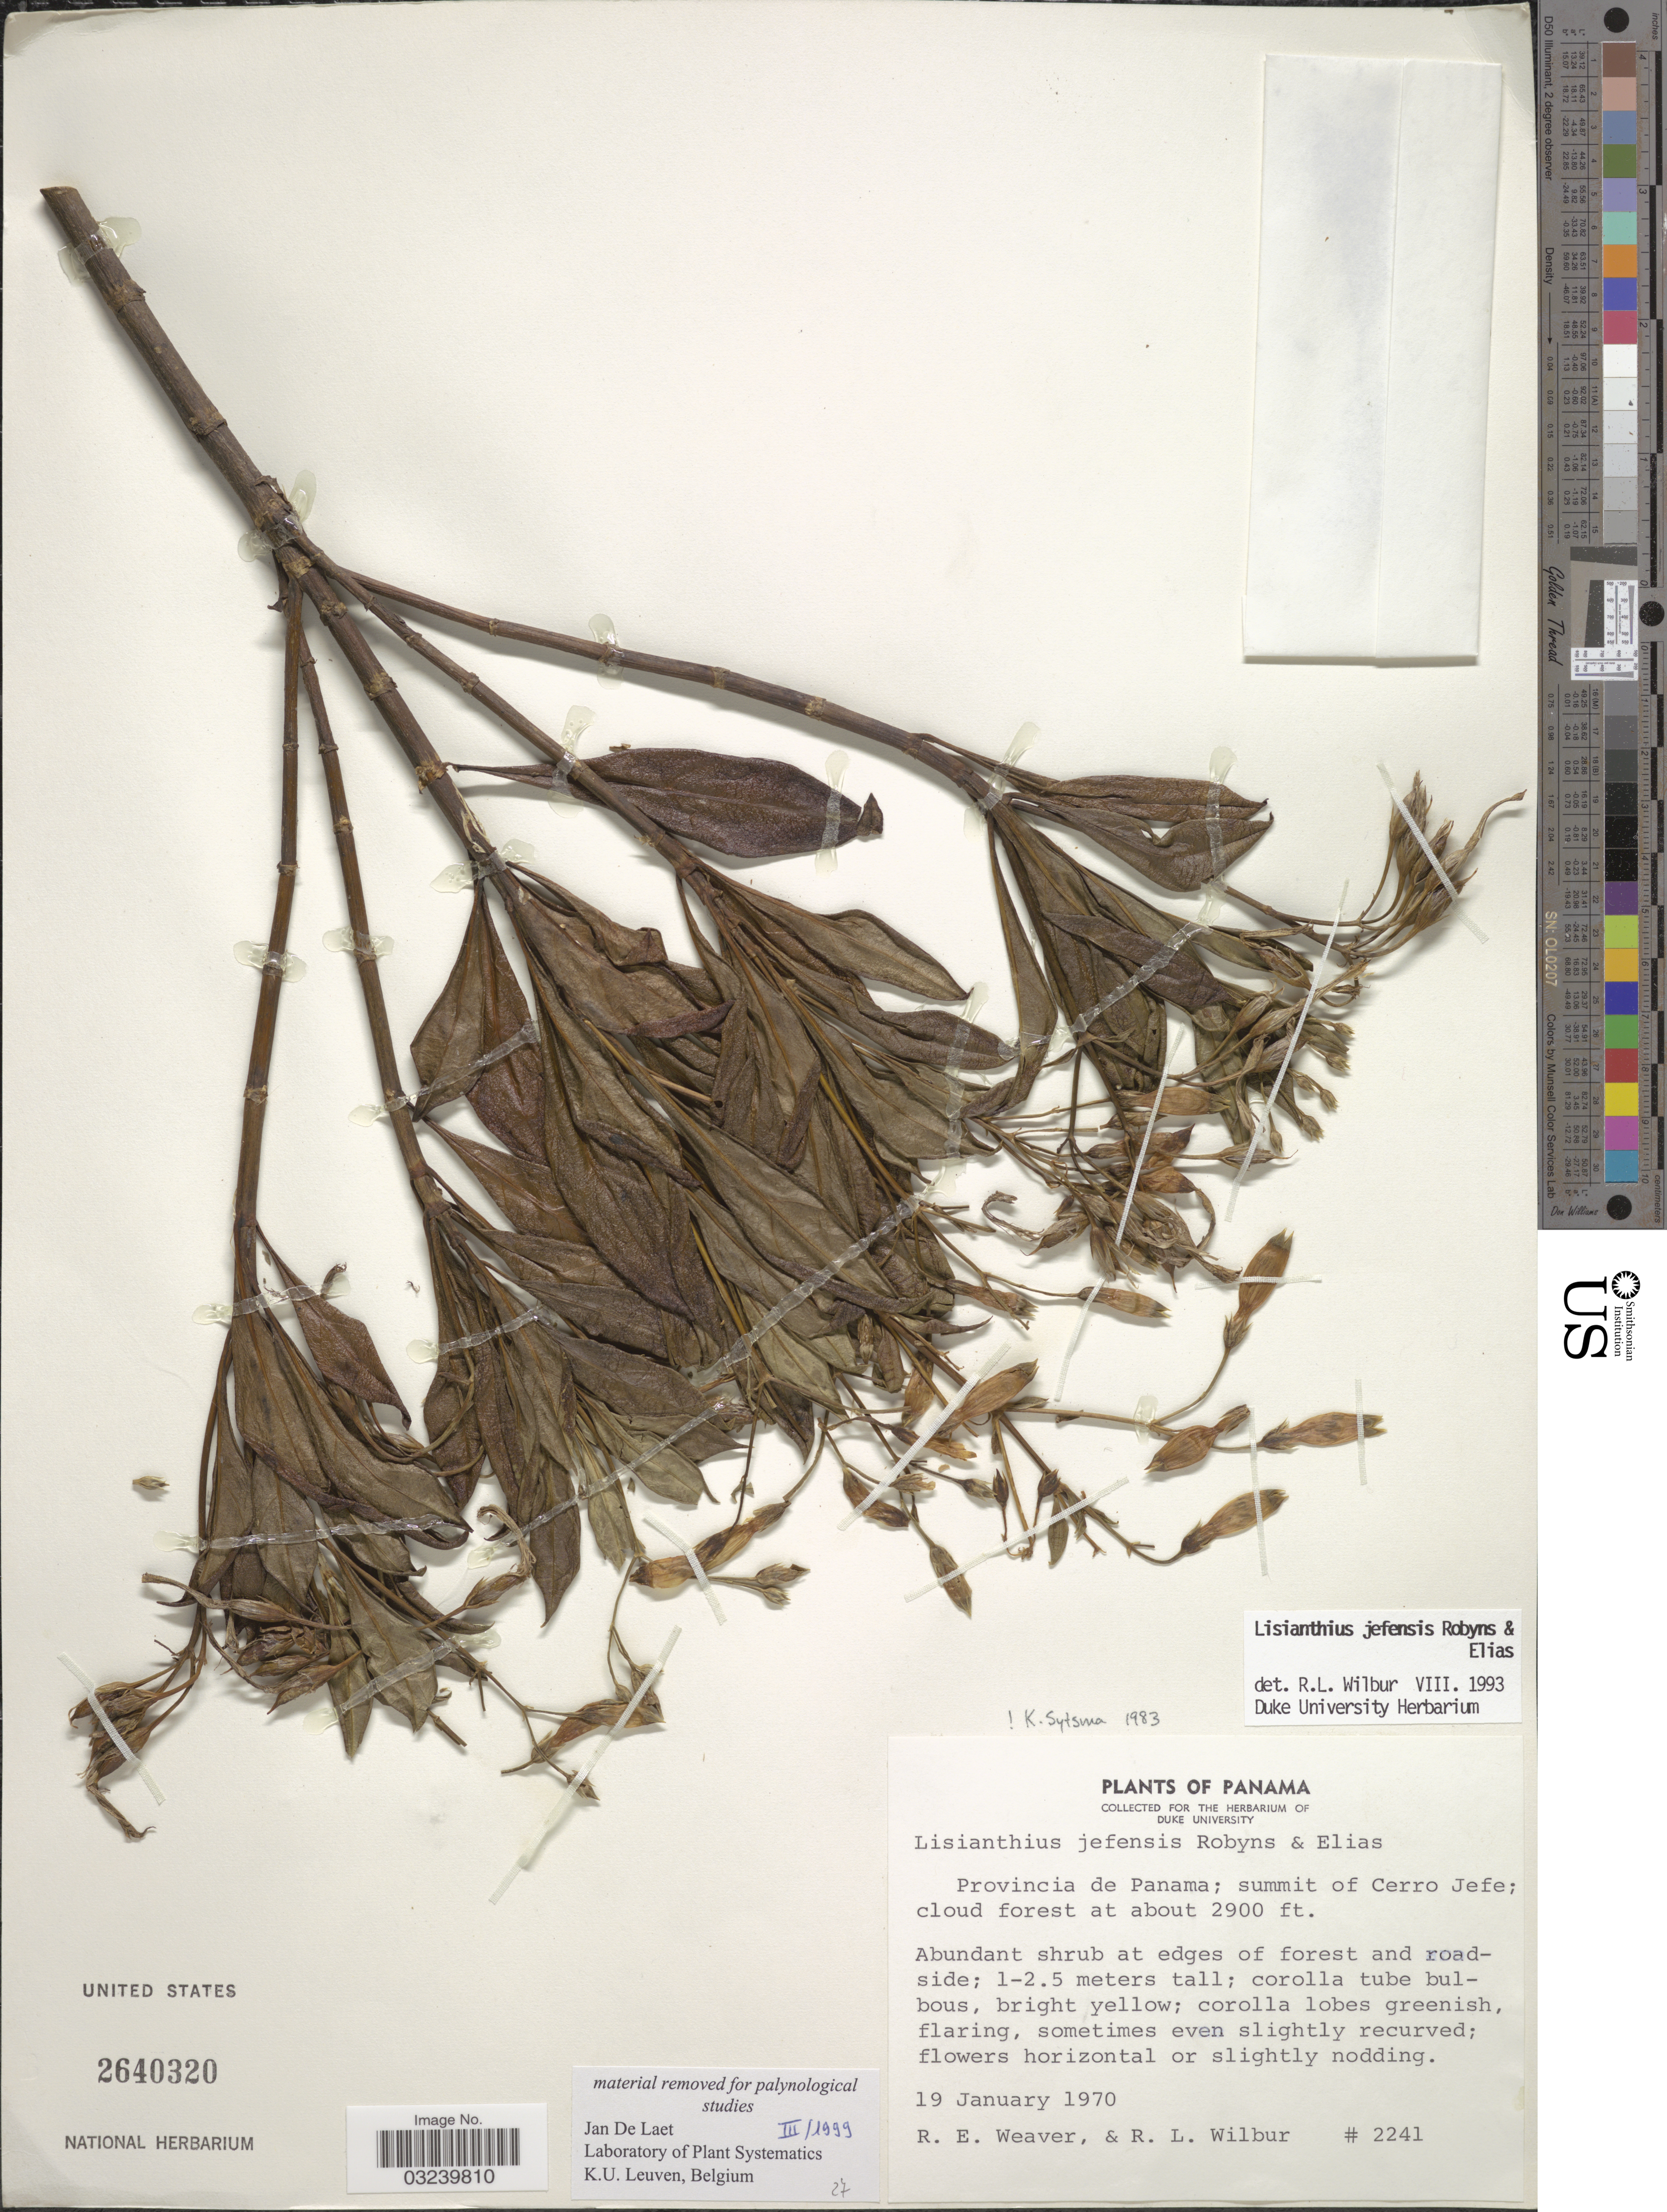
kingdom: Plantae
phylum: Tracheophyta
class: Magnoliopsida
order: Gentianales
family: Gentianaceae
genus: Lisianthius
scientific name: Lisianthius jefensis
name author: A. Robyns & T. S. Elias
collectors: R. E. Weaver & R. L. Wilbur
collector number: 2241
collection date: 1970-01-19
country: Panama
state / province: Panamá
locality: Summit of Cerro Jefe.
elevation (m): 884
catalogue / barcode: US 2640320